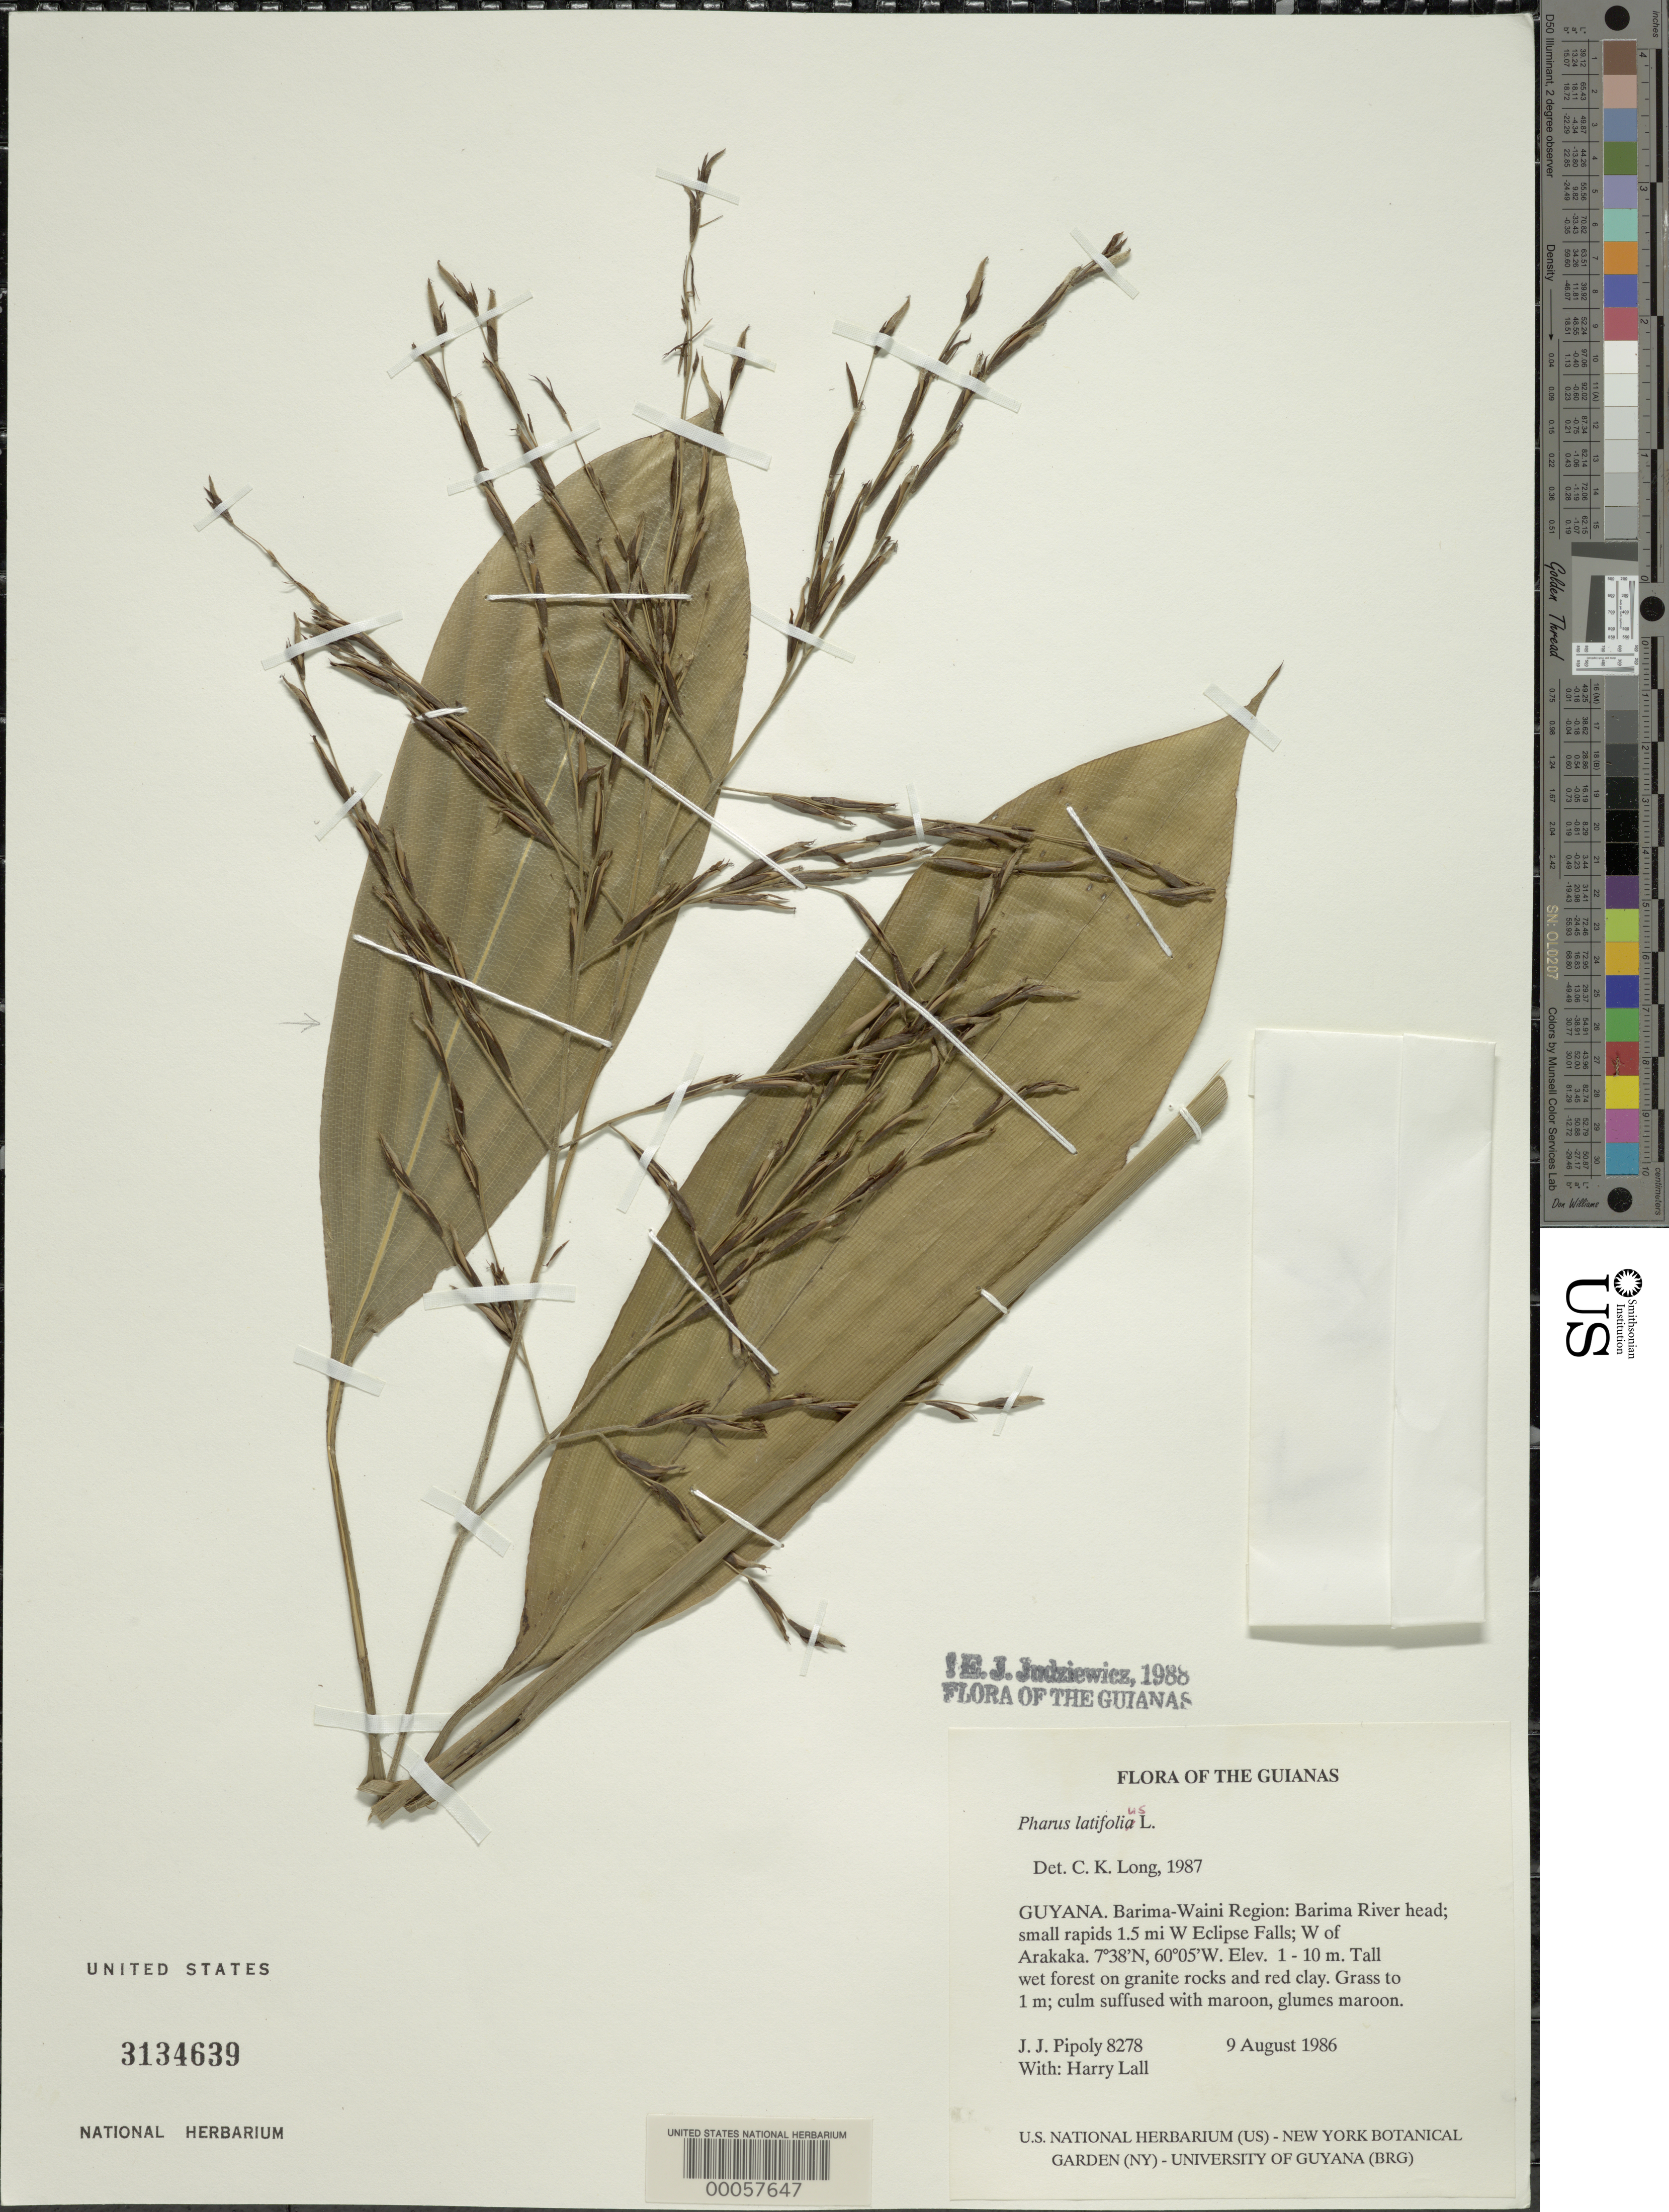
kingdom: Plantae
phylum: Tracheophyta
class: Liliopsida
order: Poales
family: Poaceae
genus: Pharus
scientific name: Pharus latifolius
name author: L.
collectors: J. J. Pipoly & H. Lall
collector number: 8278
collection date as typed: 09 Aug 1986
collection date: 1986-08-09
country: Guyana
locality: Barima-waini region, barima river head, 1.5 miles w of eclipse falls, w of arakaka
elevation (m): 1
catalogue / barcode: US 3134639